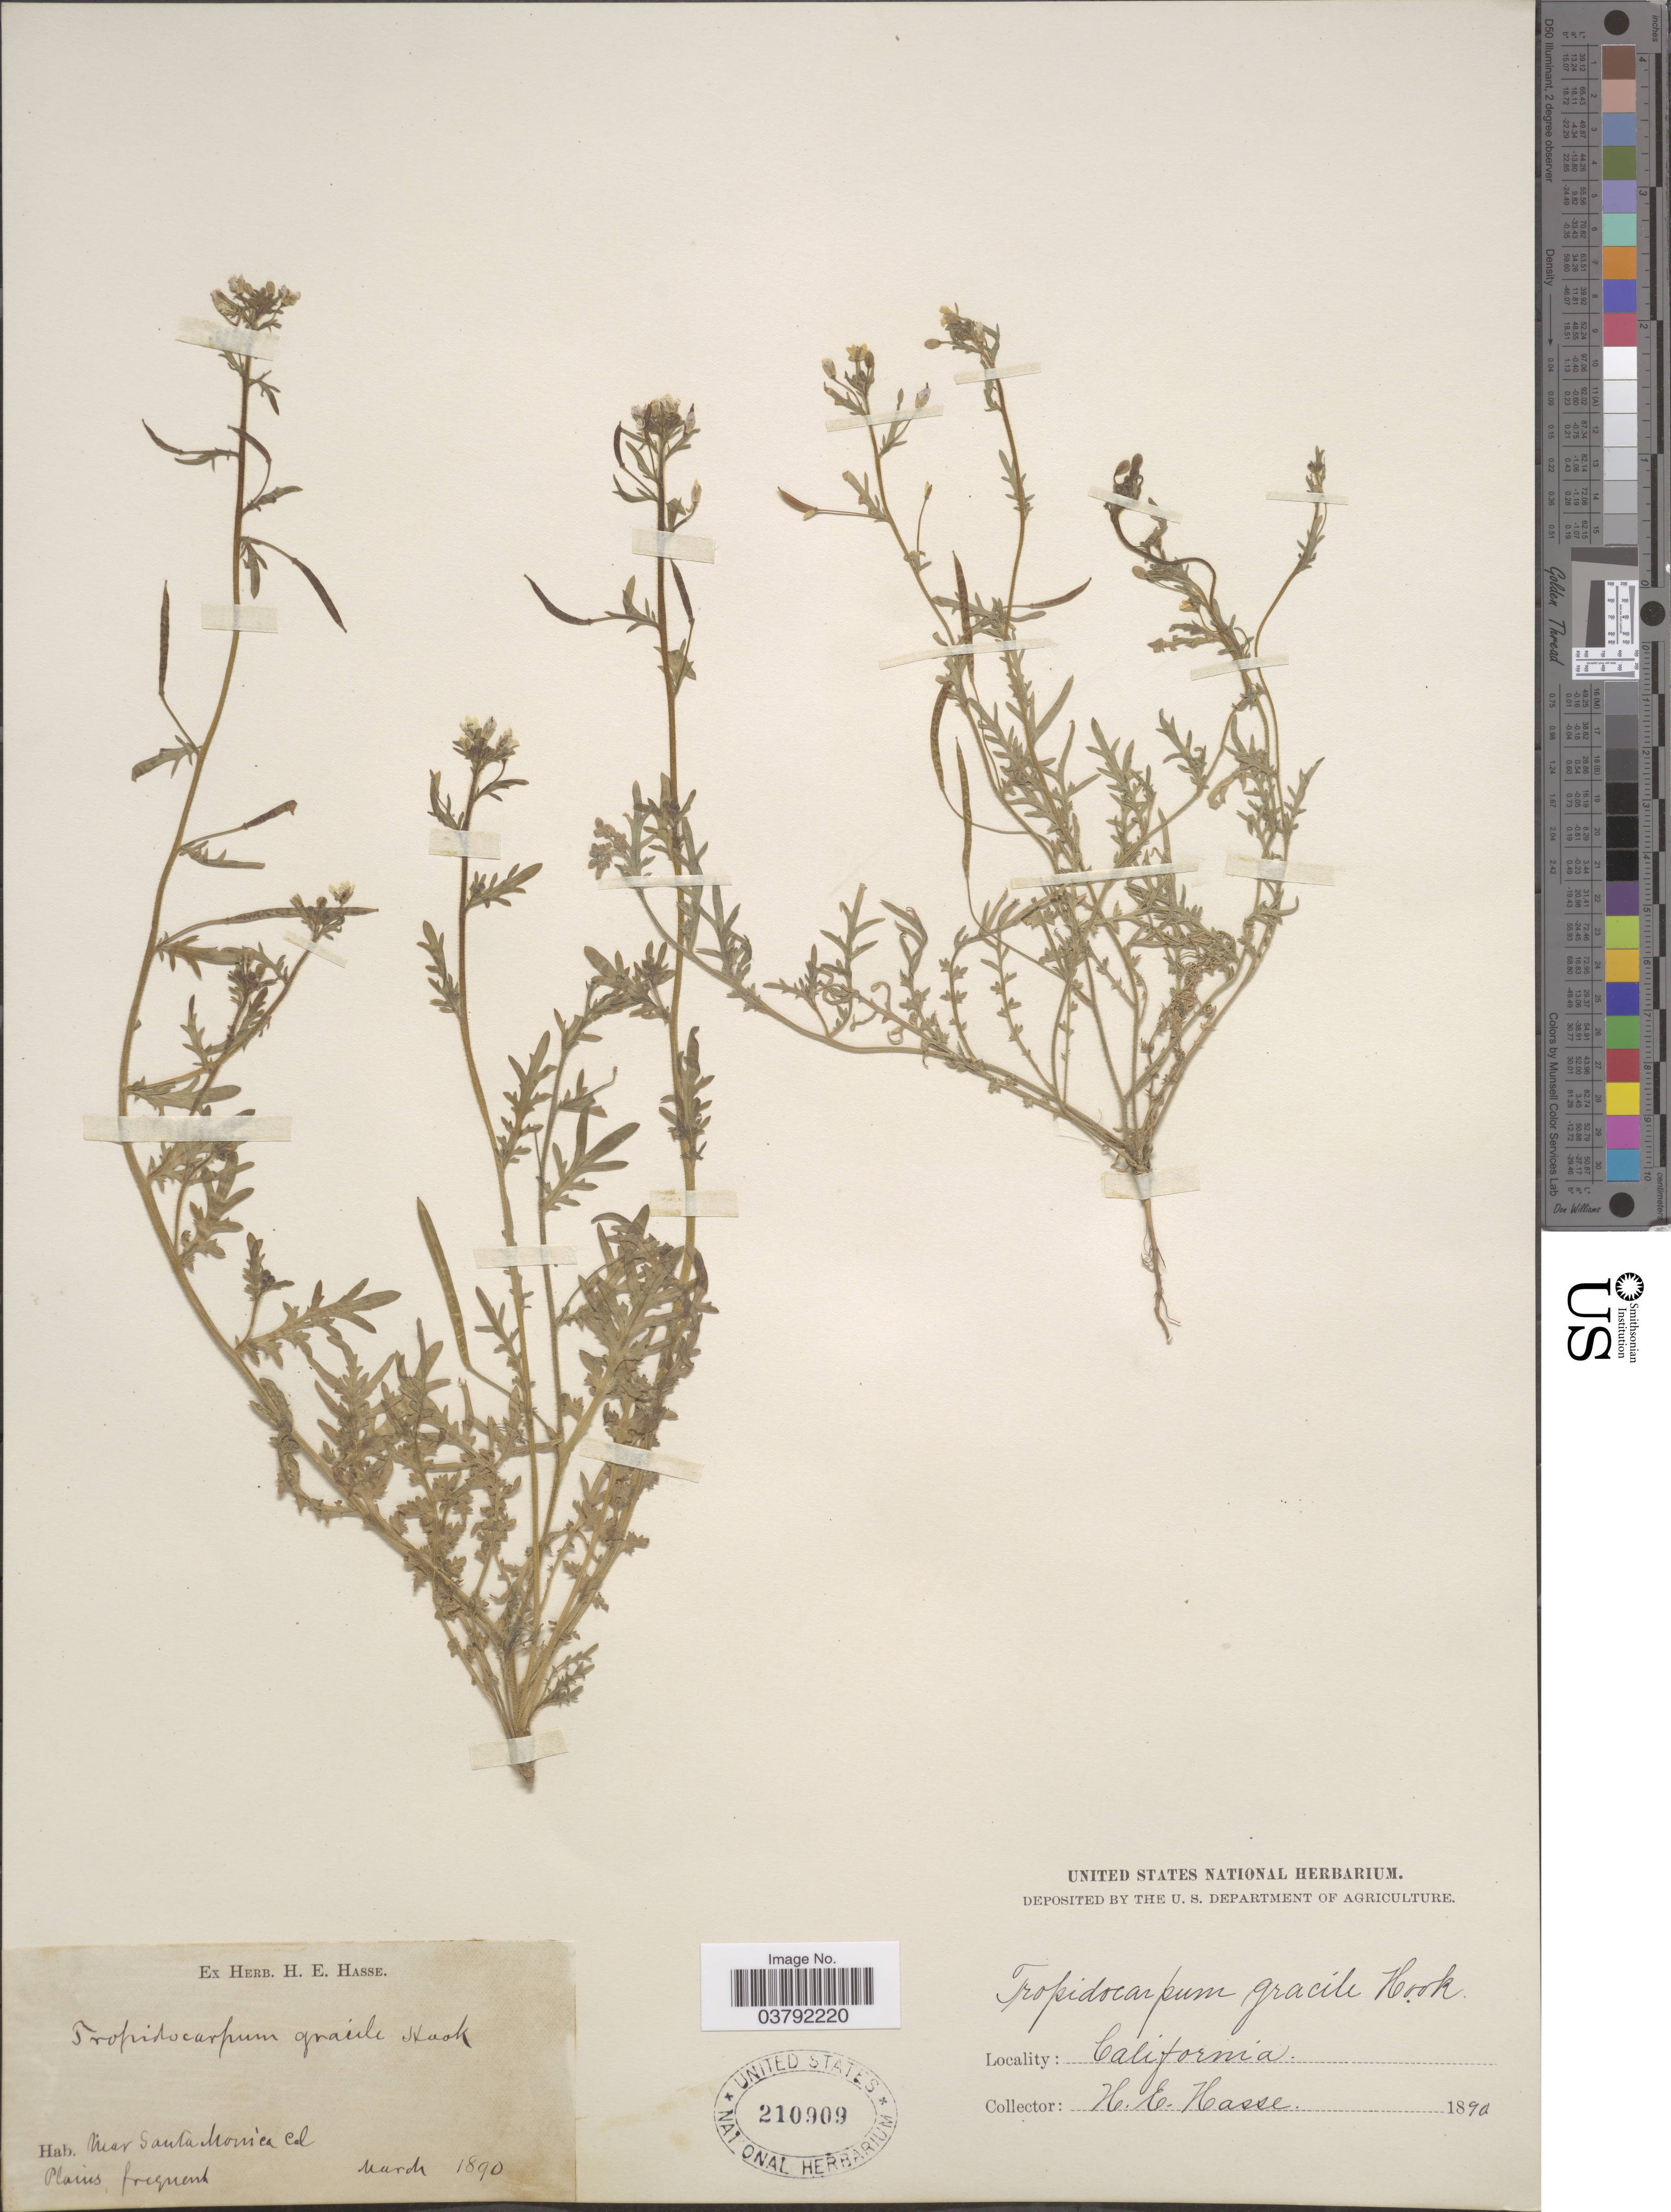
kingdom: Plantae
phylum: Tracheophyta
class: Magnoliopsida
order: Brassicales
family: Brassicaceae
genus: Tropidocarpum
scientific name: Tropidocarpum gracile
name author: Hook.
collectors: H. E. Hasse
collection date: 1890-03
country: United States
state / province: California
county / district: Los Angeles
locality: Near Santa Monica.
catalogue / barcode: US 210909